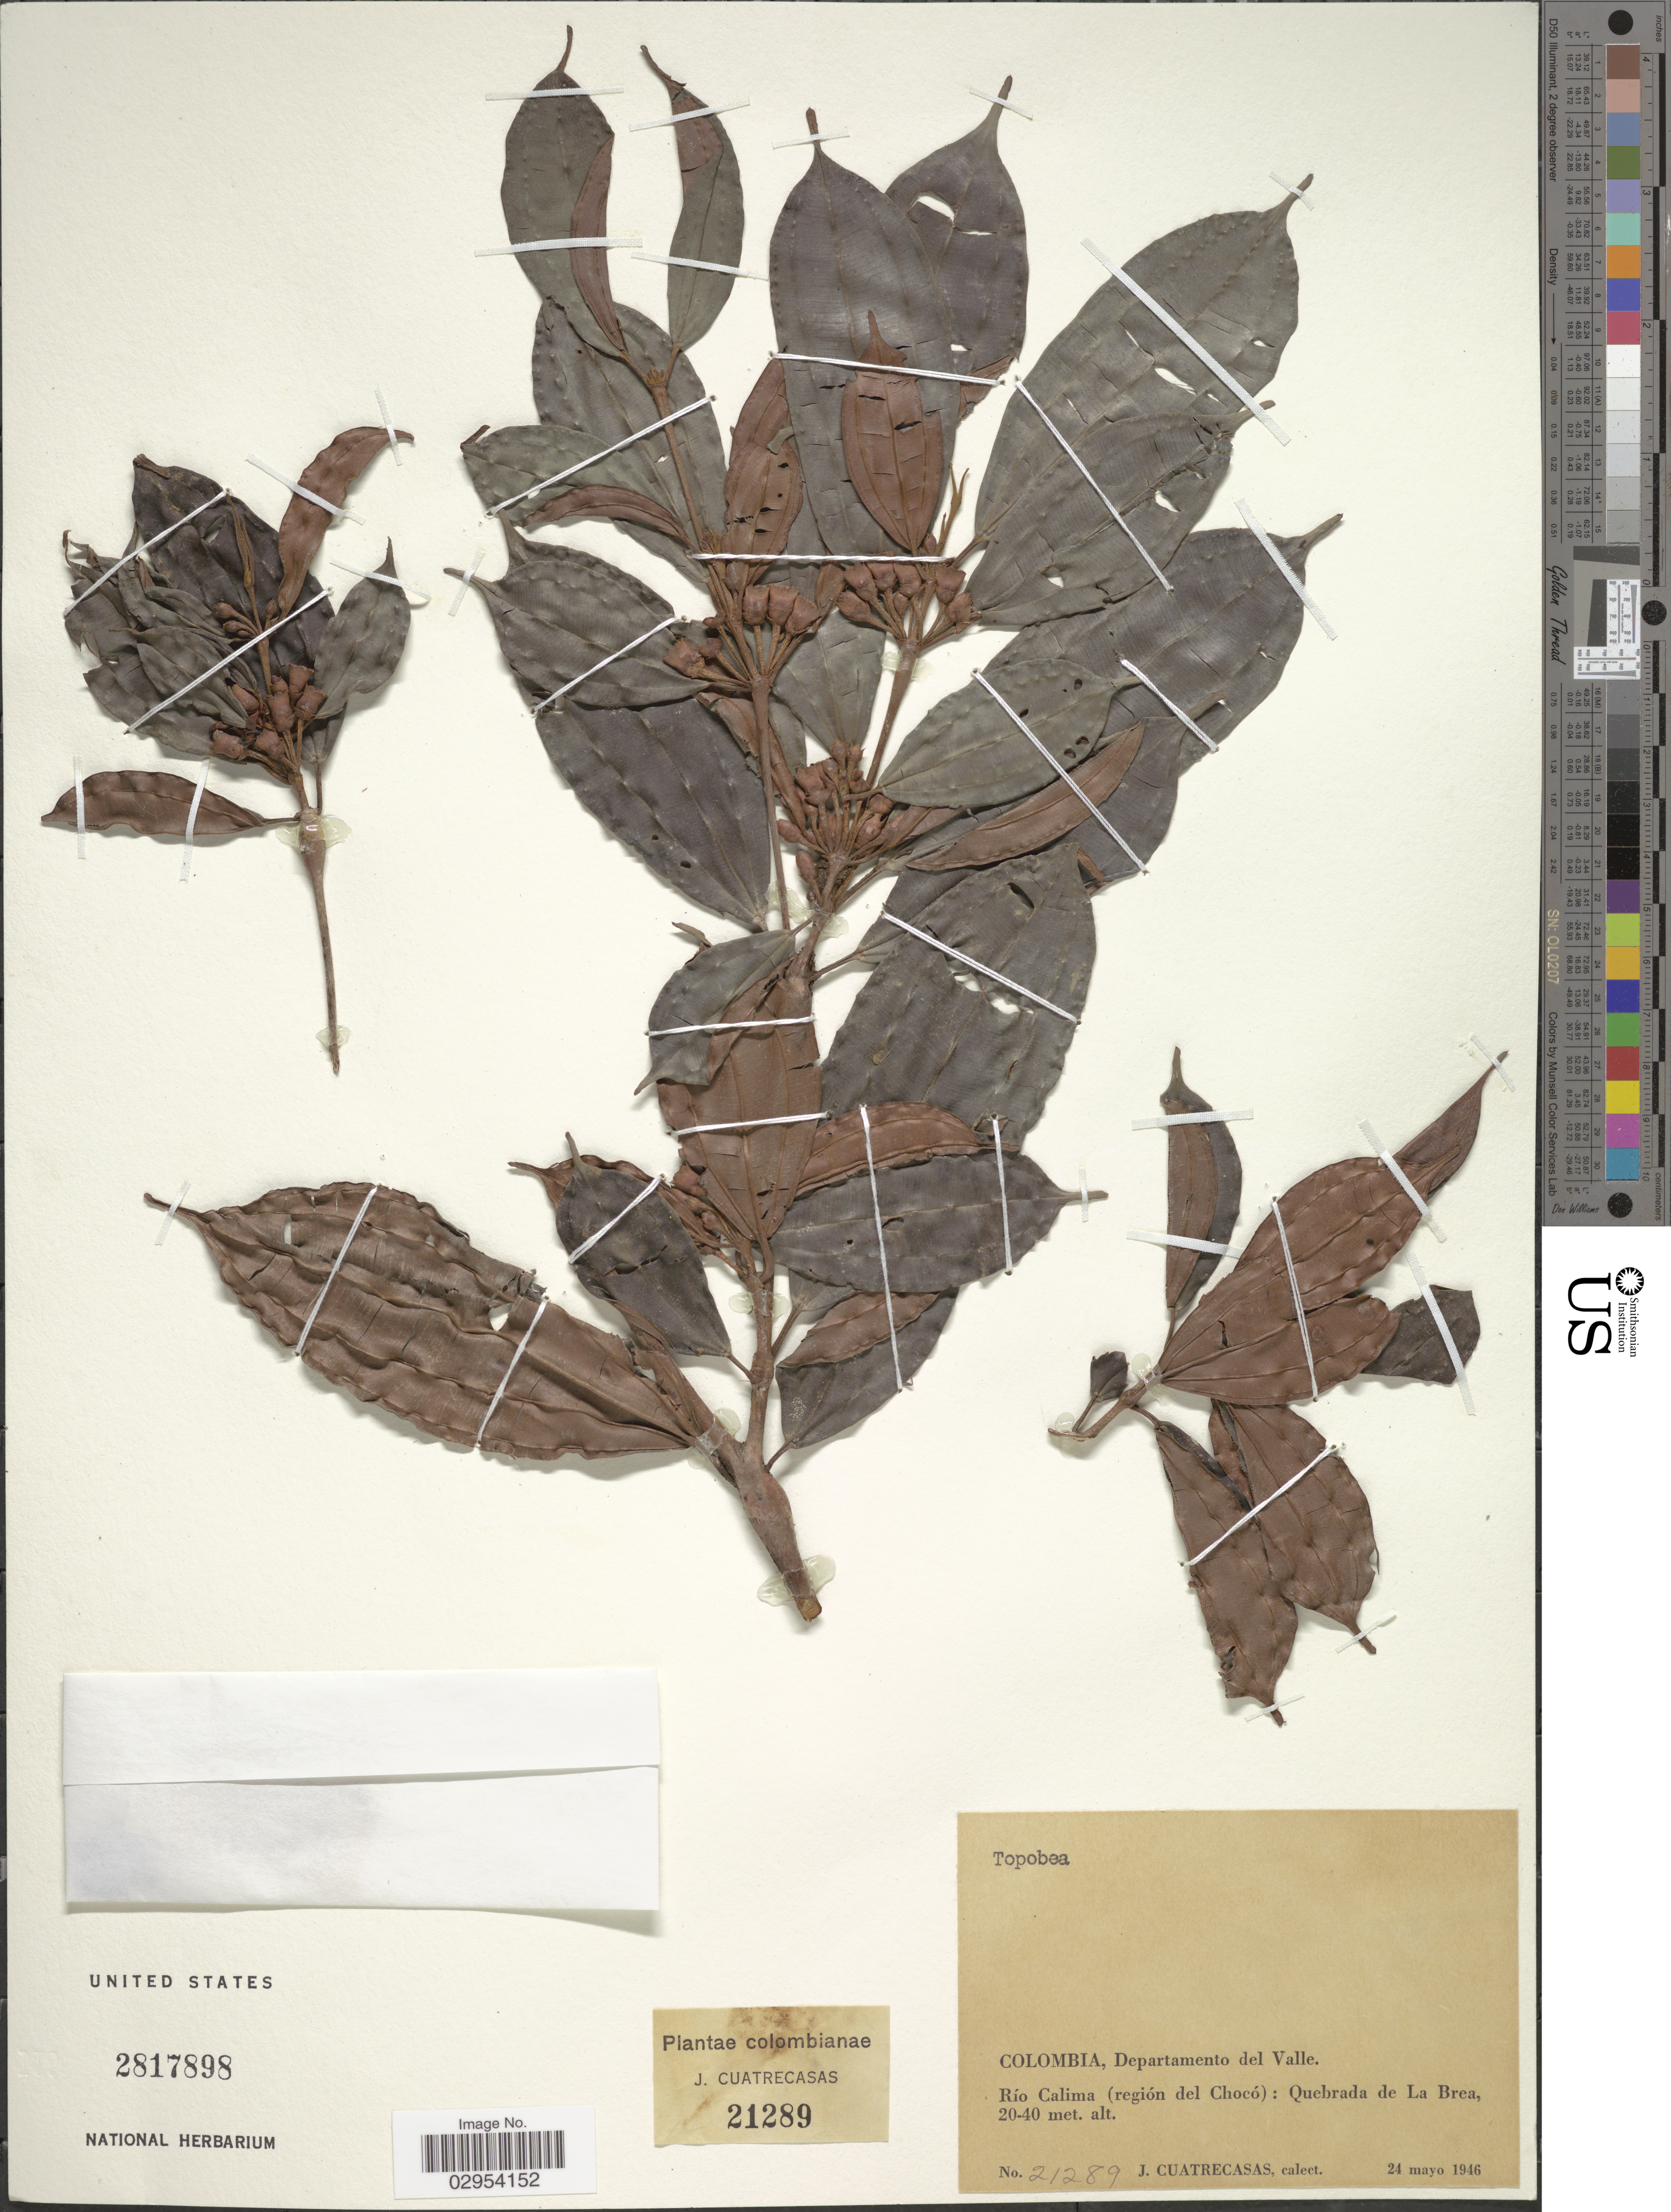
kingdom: Plantae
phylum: Tracheophyta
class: Magnoliopsida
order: Myrtales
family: Melastomataceae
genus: Topobea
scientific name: Topobea gracilis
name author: Triana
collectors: J. Cuatrecasas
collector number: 21289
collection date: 1946-05-24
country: Colombia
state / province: Valle del Cauca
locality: Departamento del Valle. Río Calima (región del Chocó): Quebrada de La Brea.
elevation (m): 20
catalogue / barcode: US 2817898